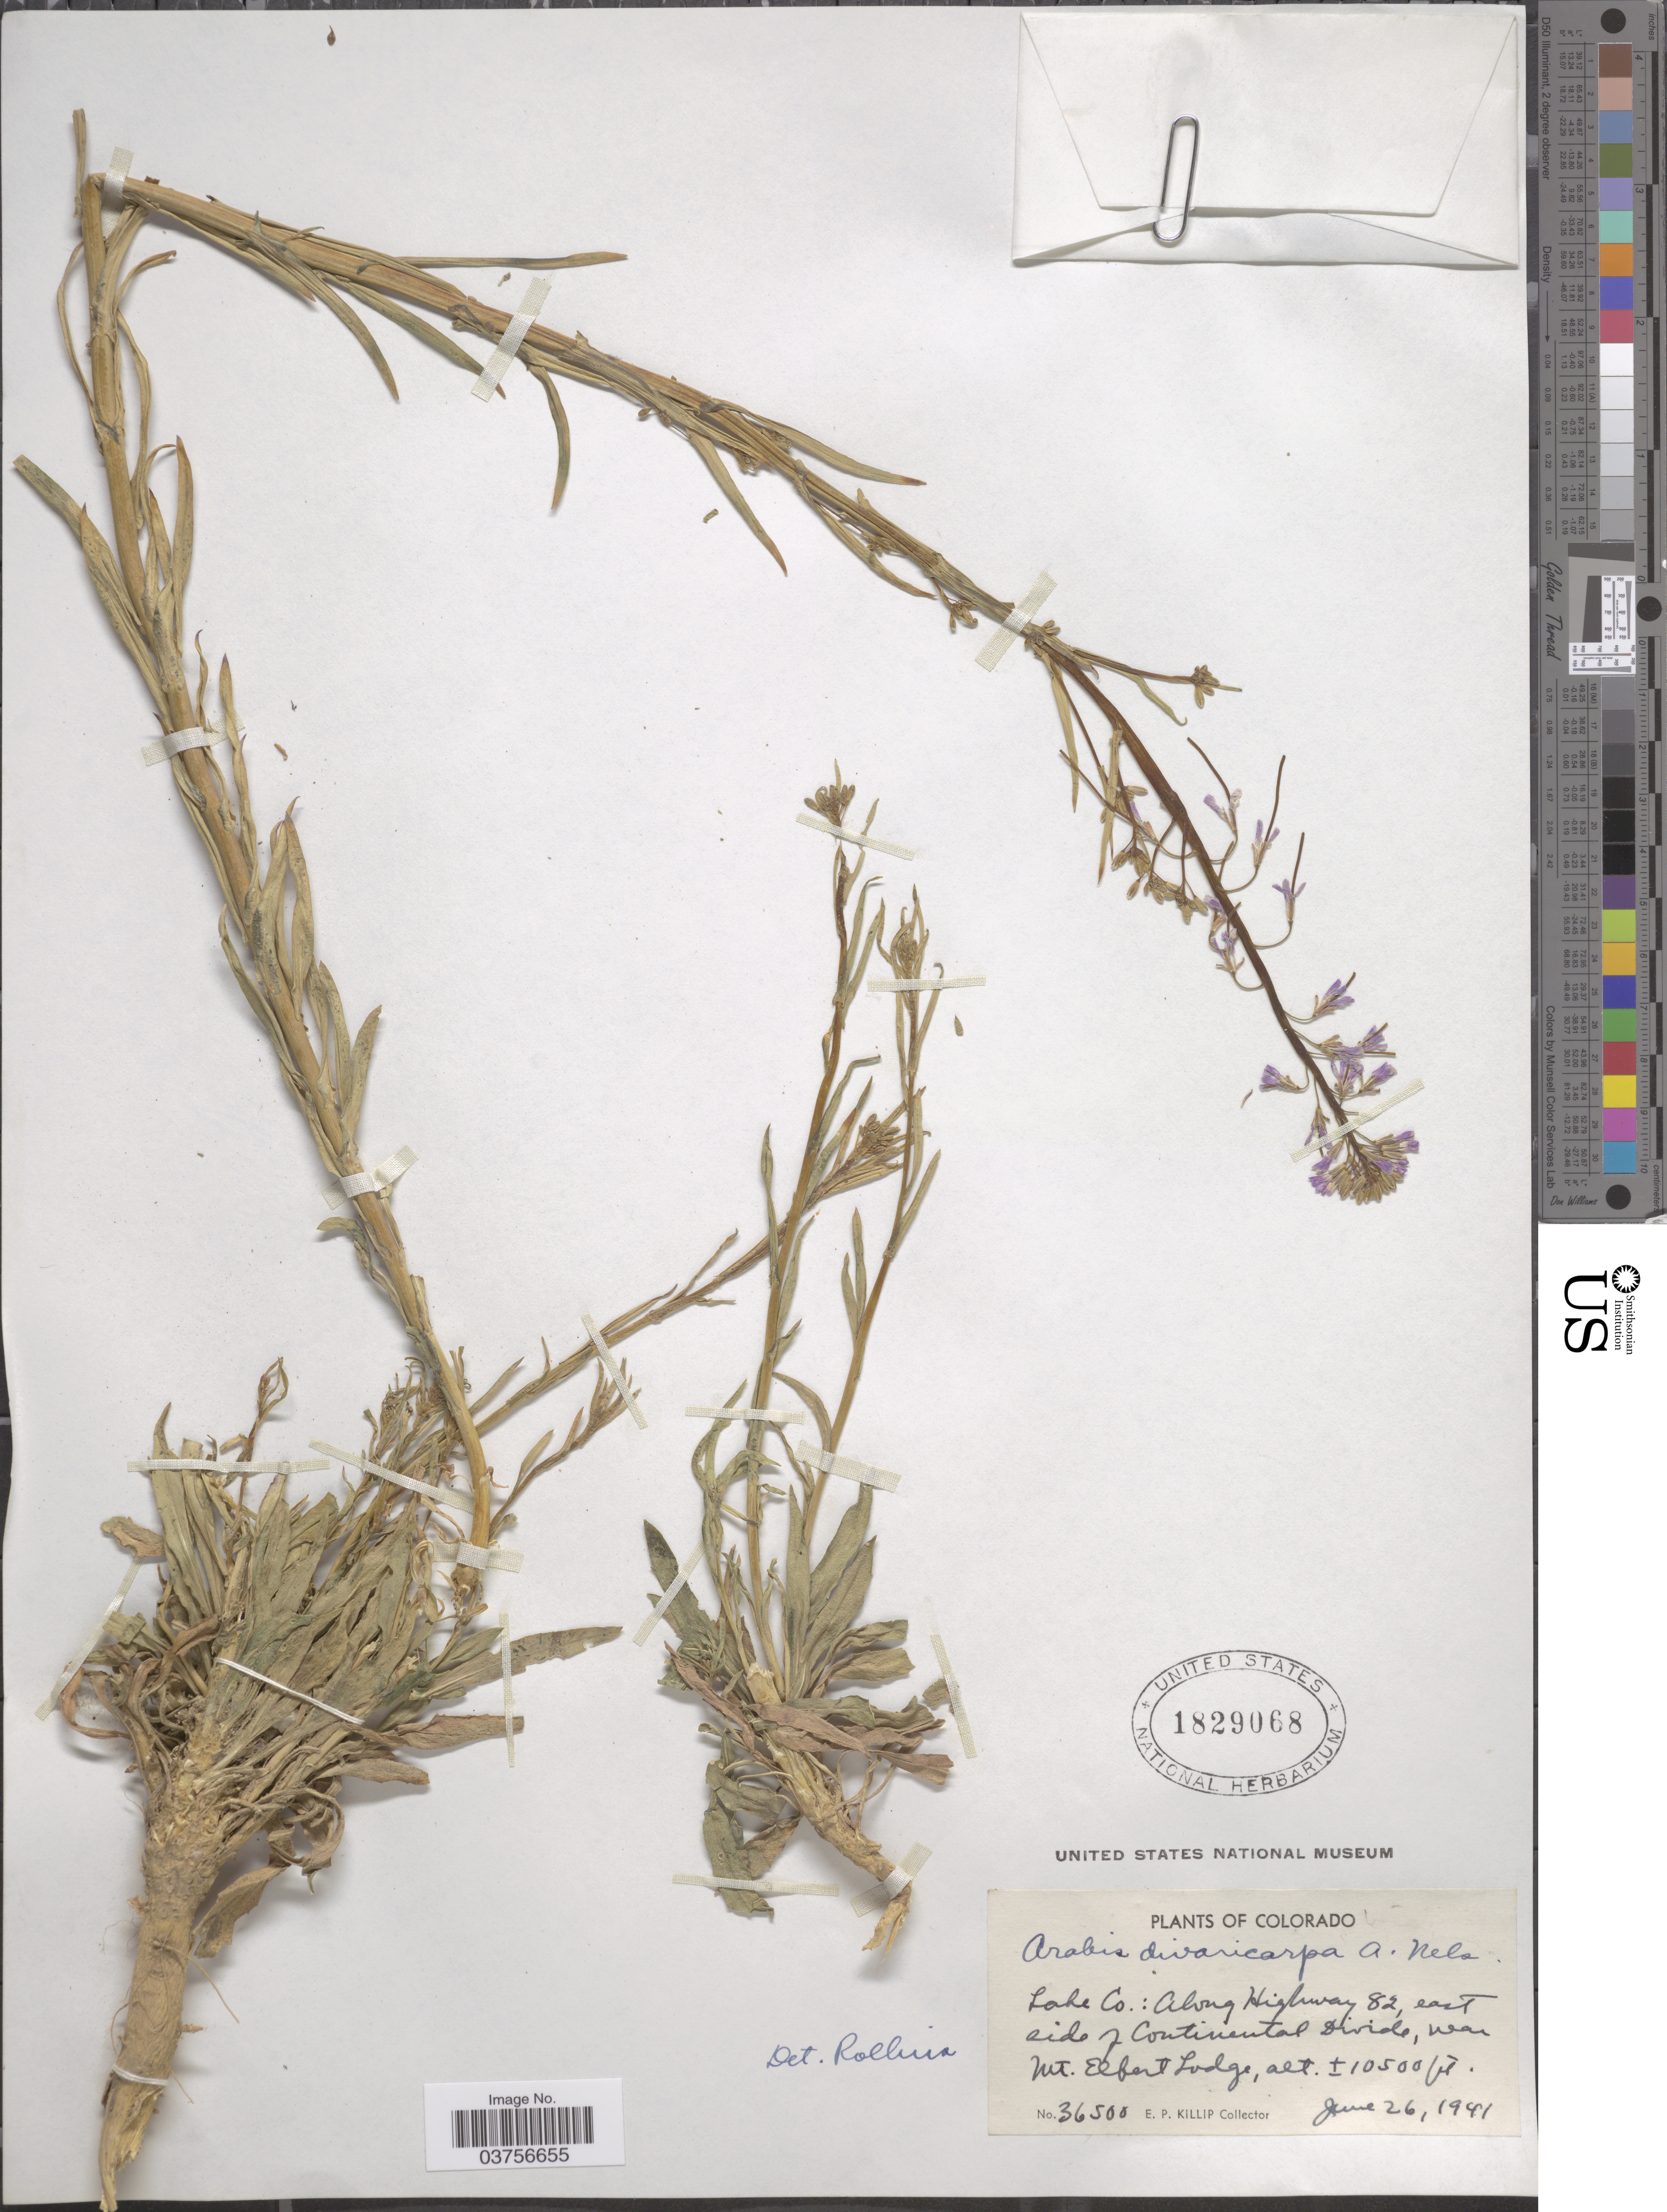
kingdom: Plantae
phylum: Tracheophyta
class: Magnoliopsida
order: Brassicales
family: Brassicaceae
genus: Arabis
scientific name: Arabis divaricarpa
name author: A. Nelson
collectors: E. P. Killip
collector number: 36500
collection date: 1941-06-26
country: United States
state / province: Colorado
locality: Lake Co.: Along Highway 82, east side of Continental Divide, near Mt. Elbert Lodge.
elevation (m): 3200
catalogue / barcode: US 1829068